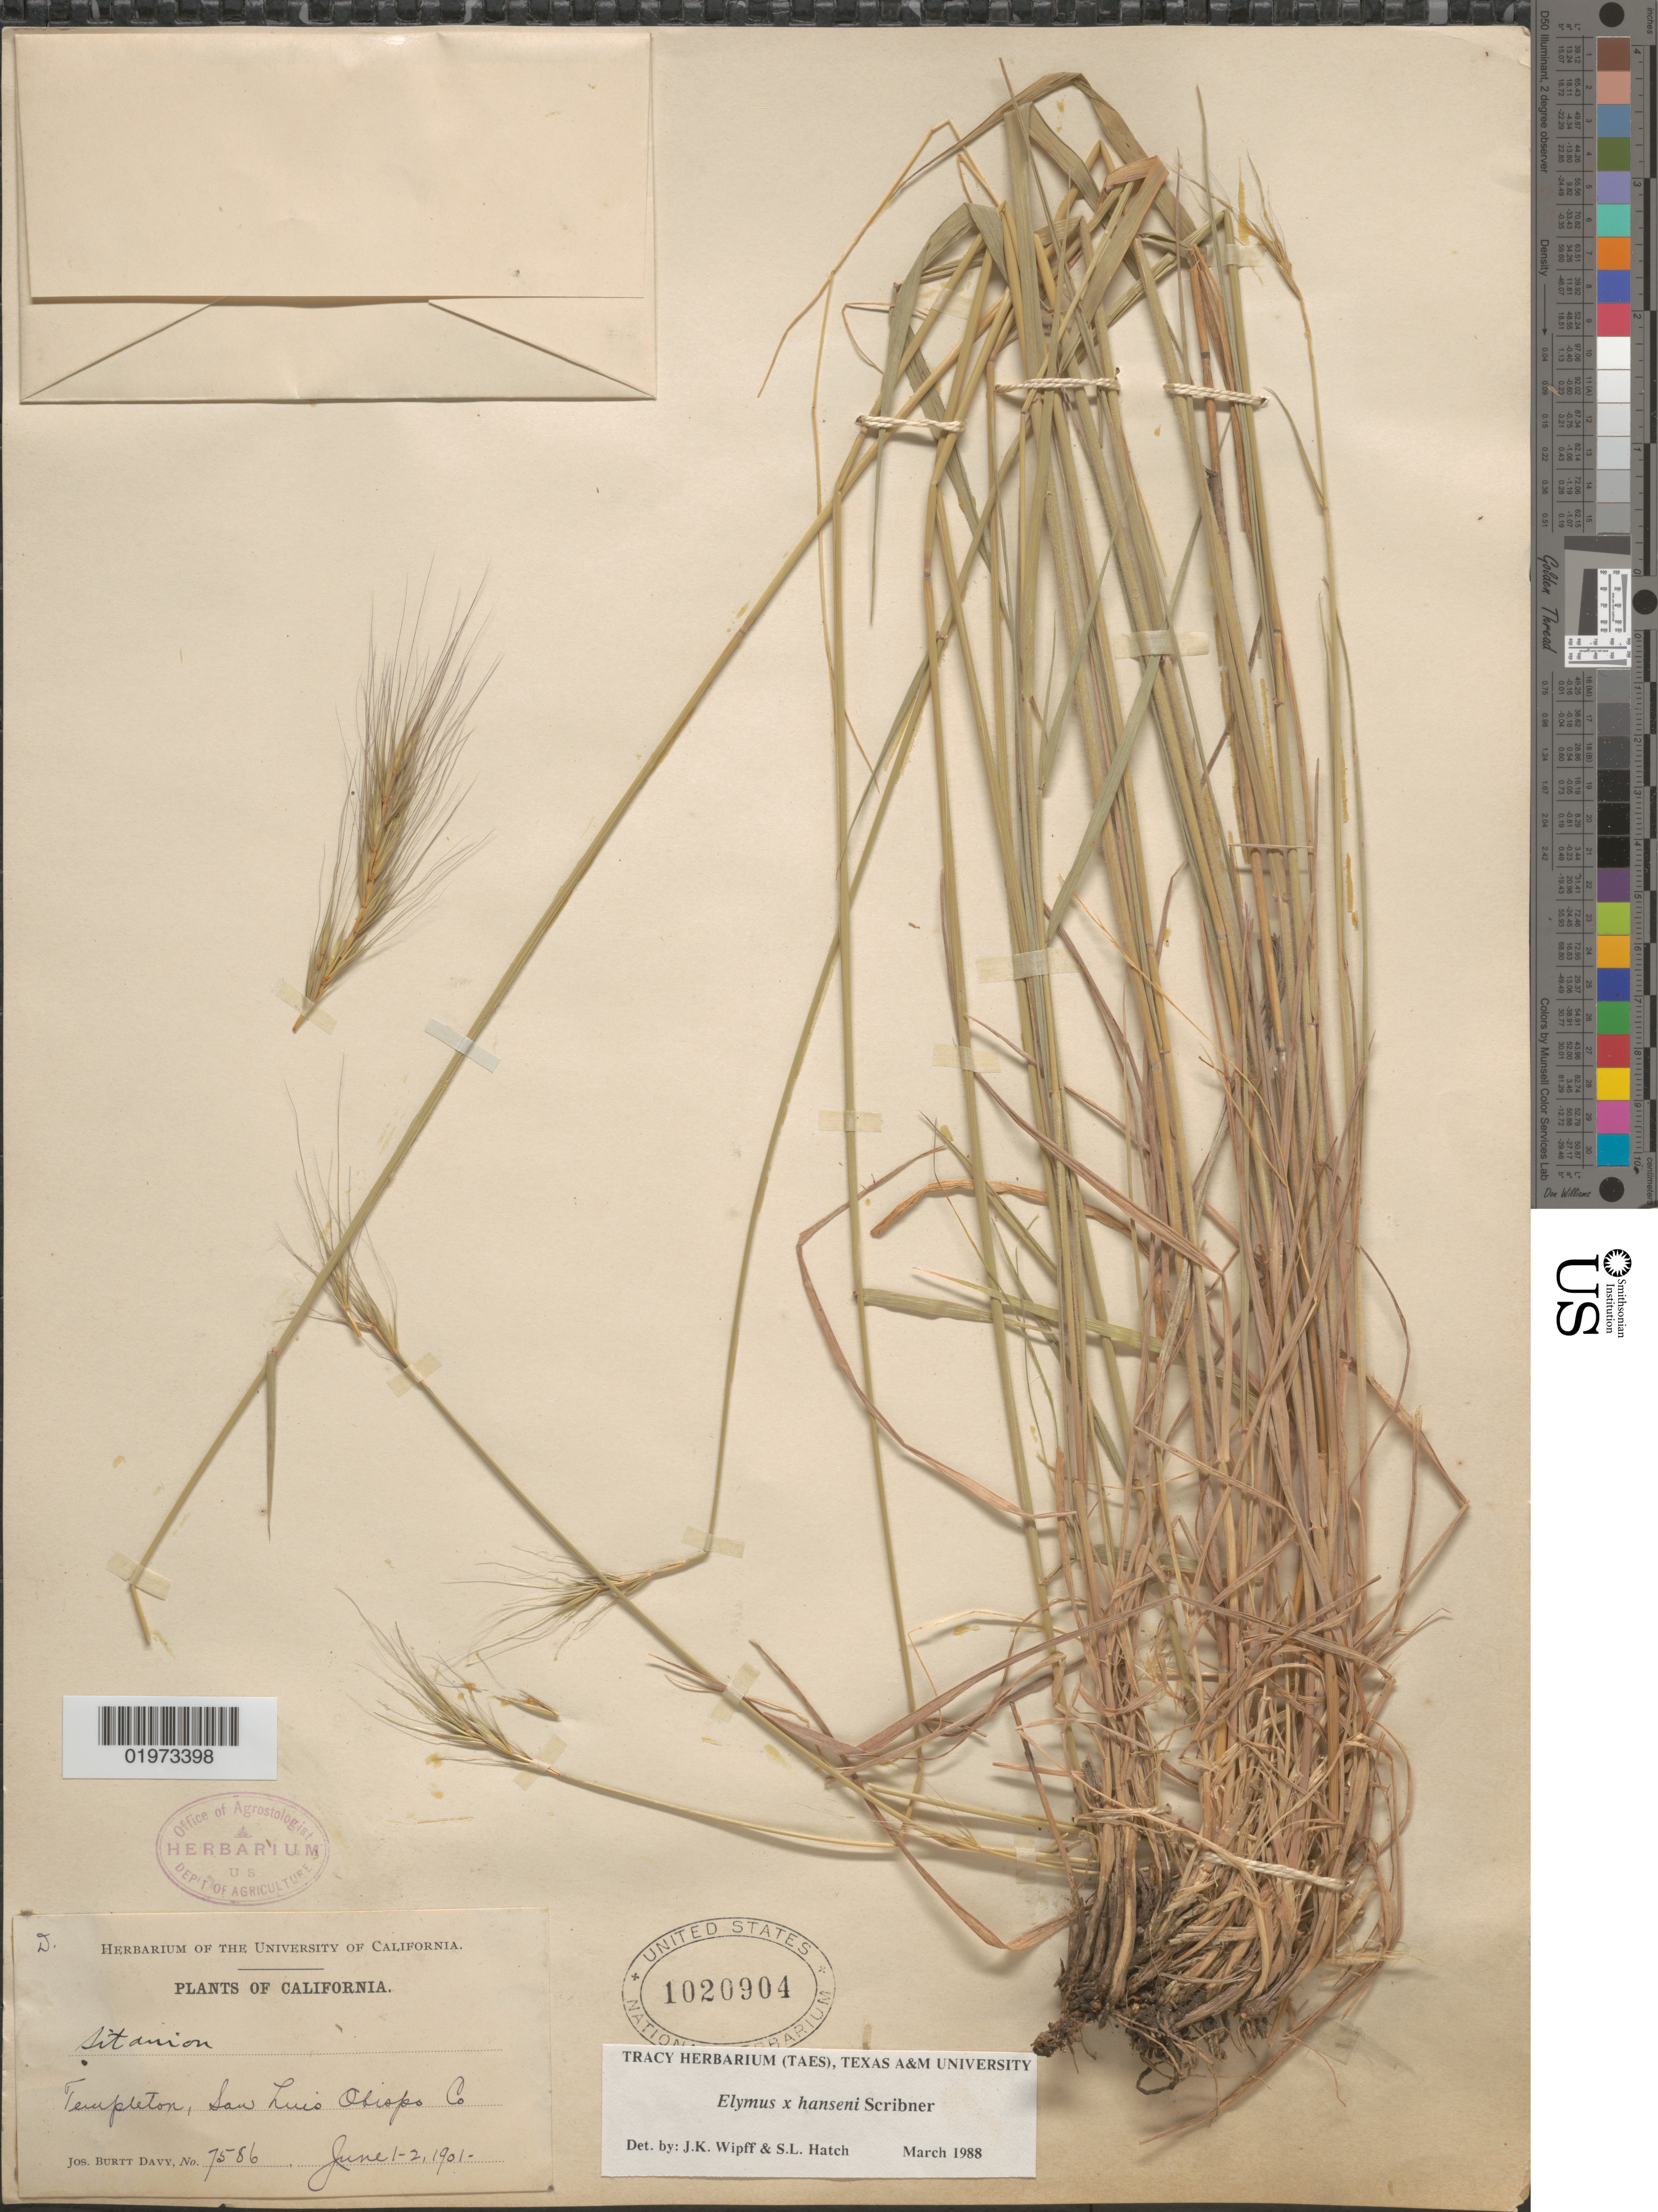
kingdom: Plantae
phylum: Tracheophyta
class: Liliopsida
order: Poales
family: Poaceae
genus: Elymus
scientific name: Elymus x hansenii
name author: Scribn.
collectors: J. Burtt Davy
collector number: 7586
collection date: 1901-06-01/1901-06-02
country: United States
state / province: California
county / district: San Luis Obispo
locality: Templeton, San Luis Obispo Co.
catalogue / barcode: US 1020904